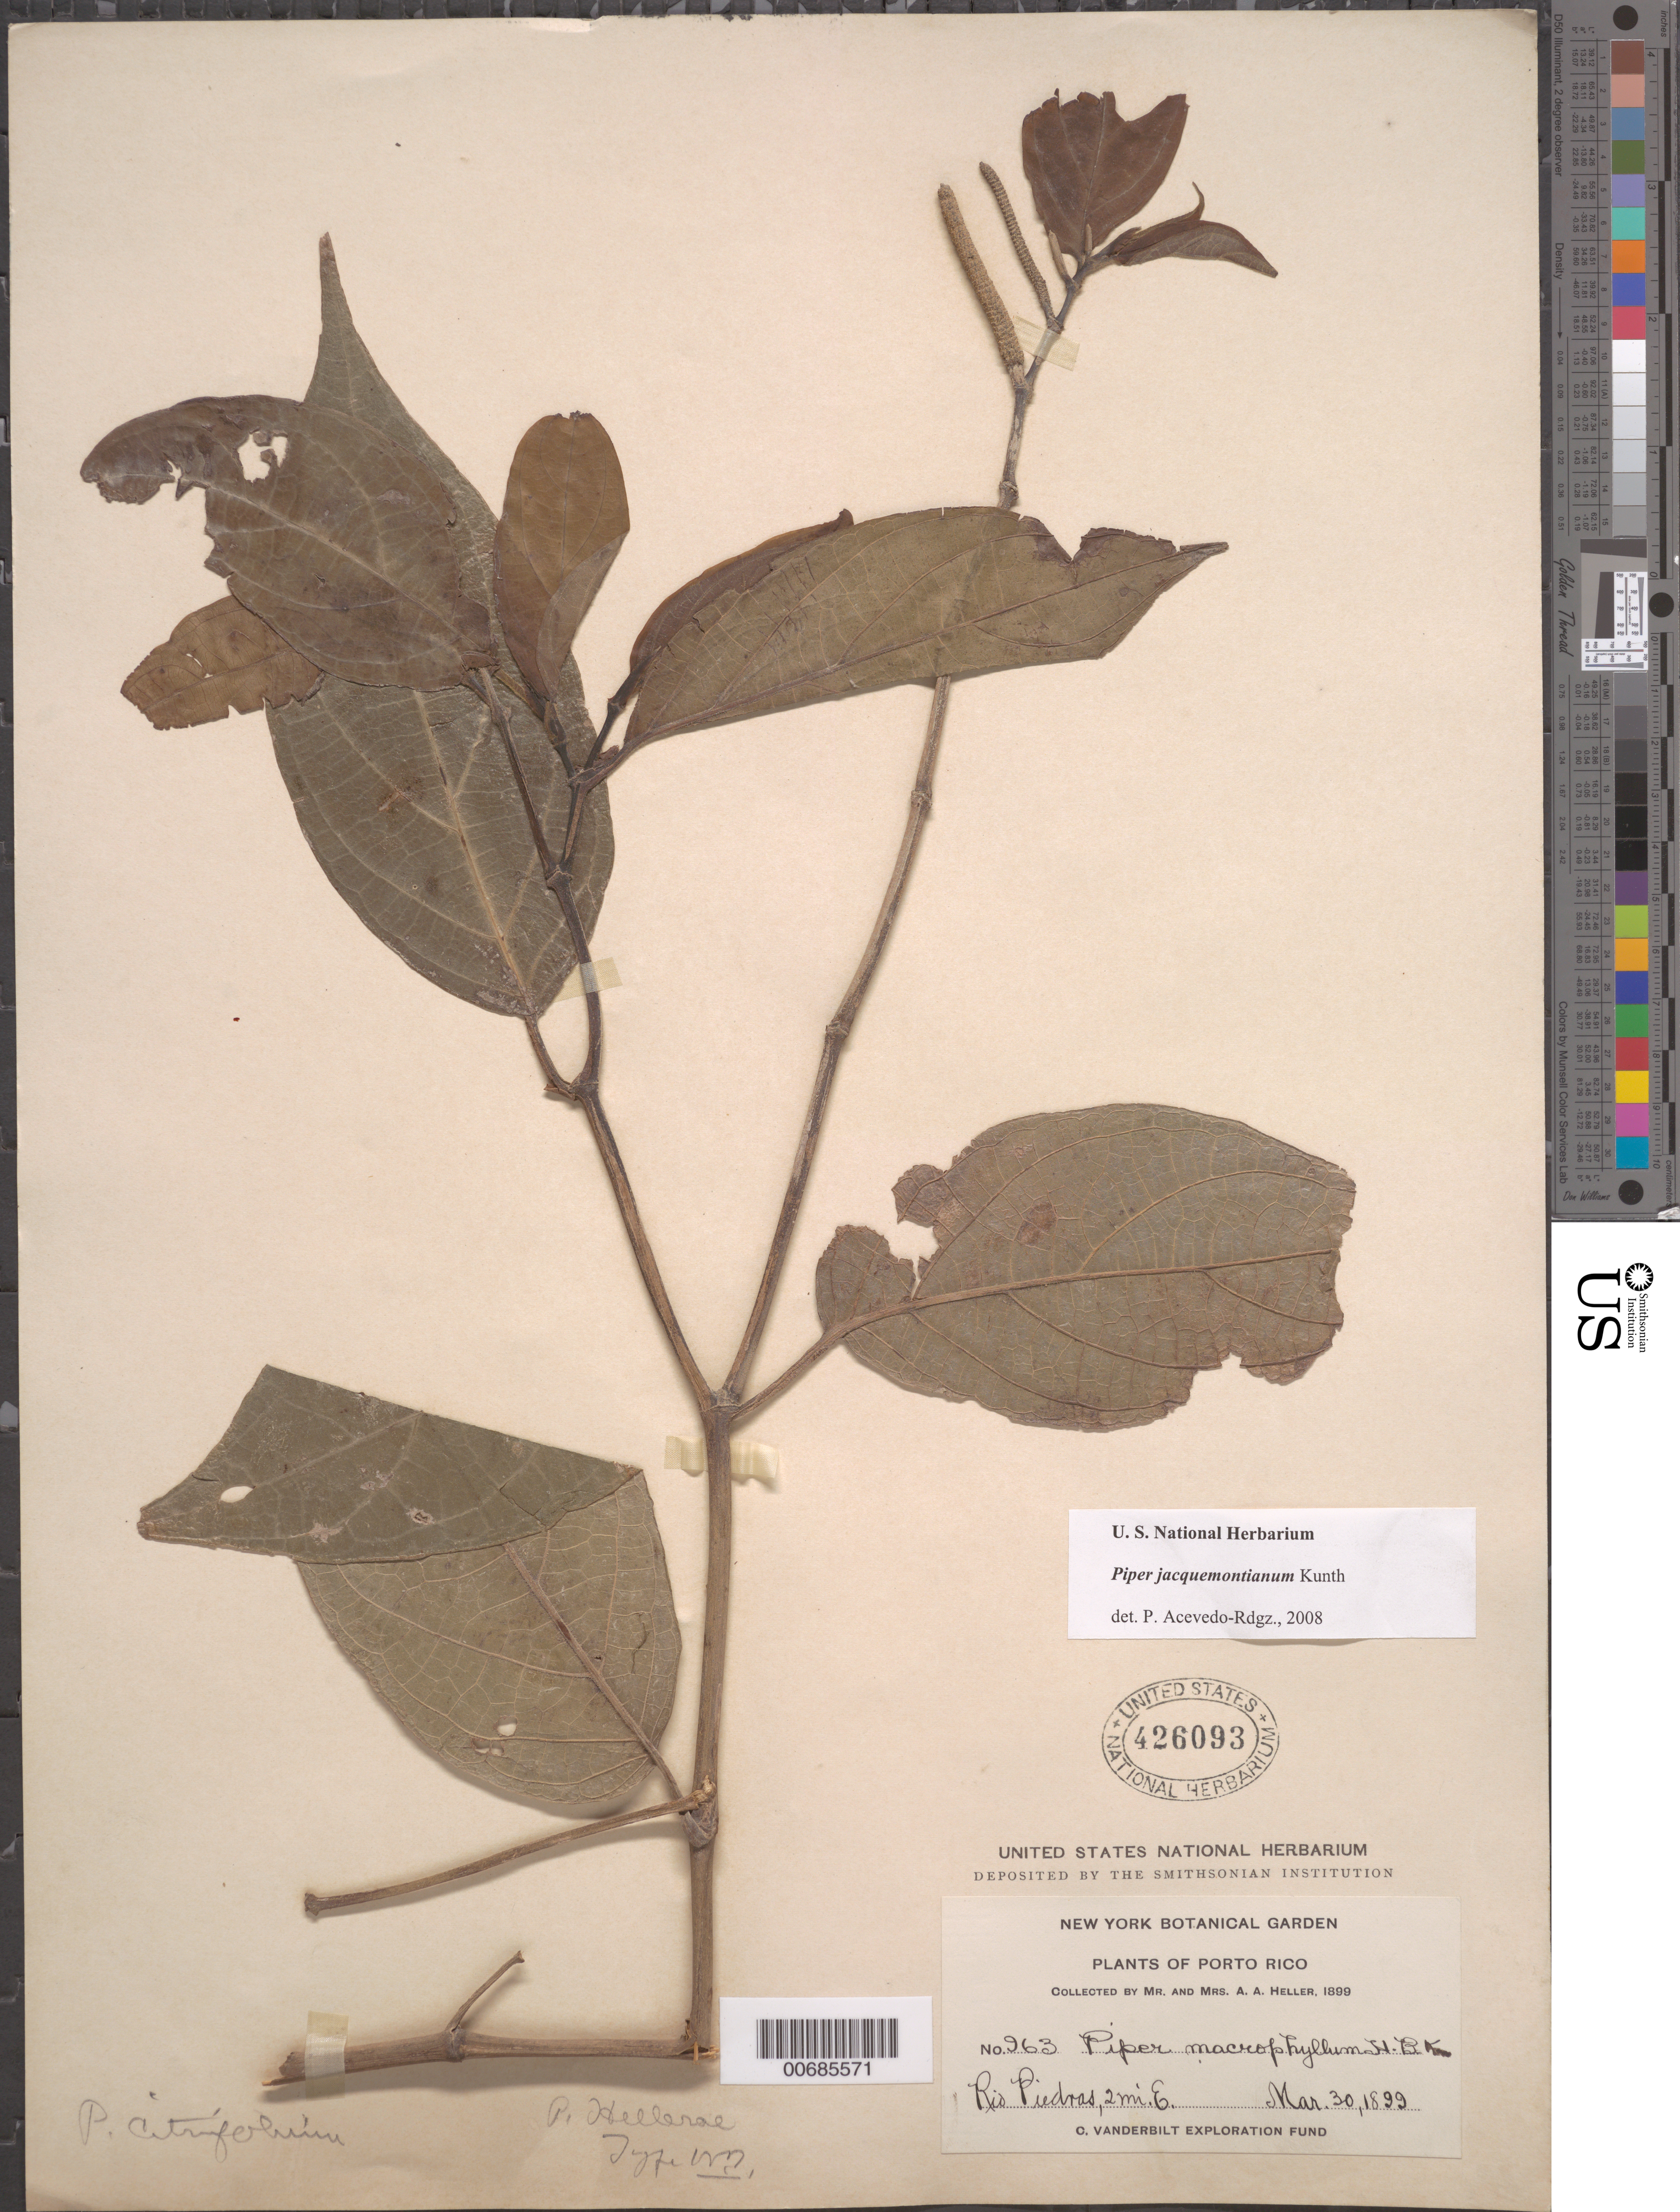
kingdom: Plantae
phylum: Tracheophyta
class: Magnoliopsida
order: Piperales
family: Piperaceae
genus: Piper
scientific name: Piper citrifolium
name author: Lam.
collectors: A. A. Heller & E. G. Heller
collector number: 963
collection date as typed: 30 Mar 1899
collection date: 1899-03-30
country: Puerto Rico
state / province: Rio Piedras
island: Greater Antilles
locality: Rio Piedras, 2 mi. E.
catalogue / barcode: US 426093